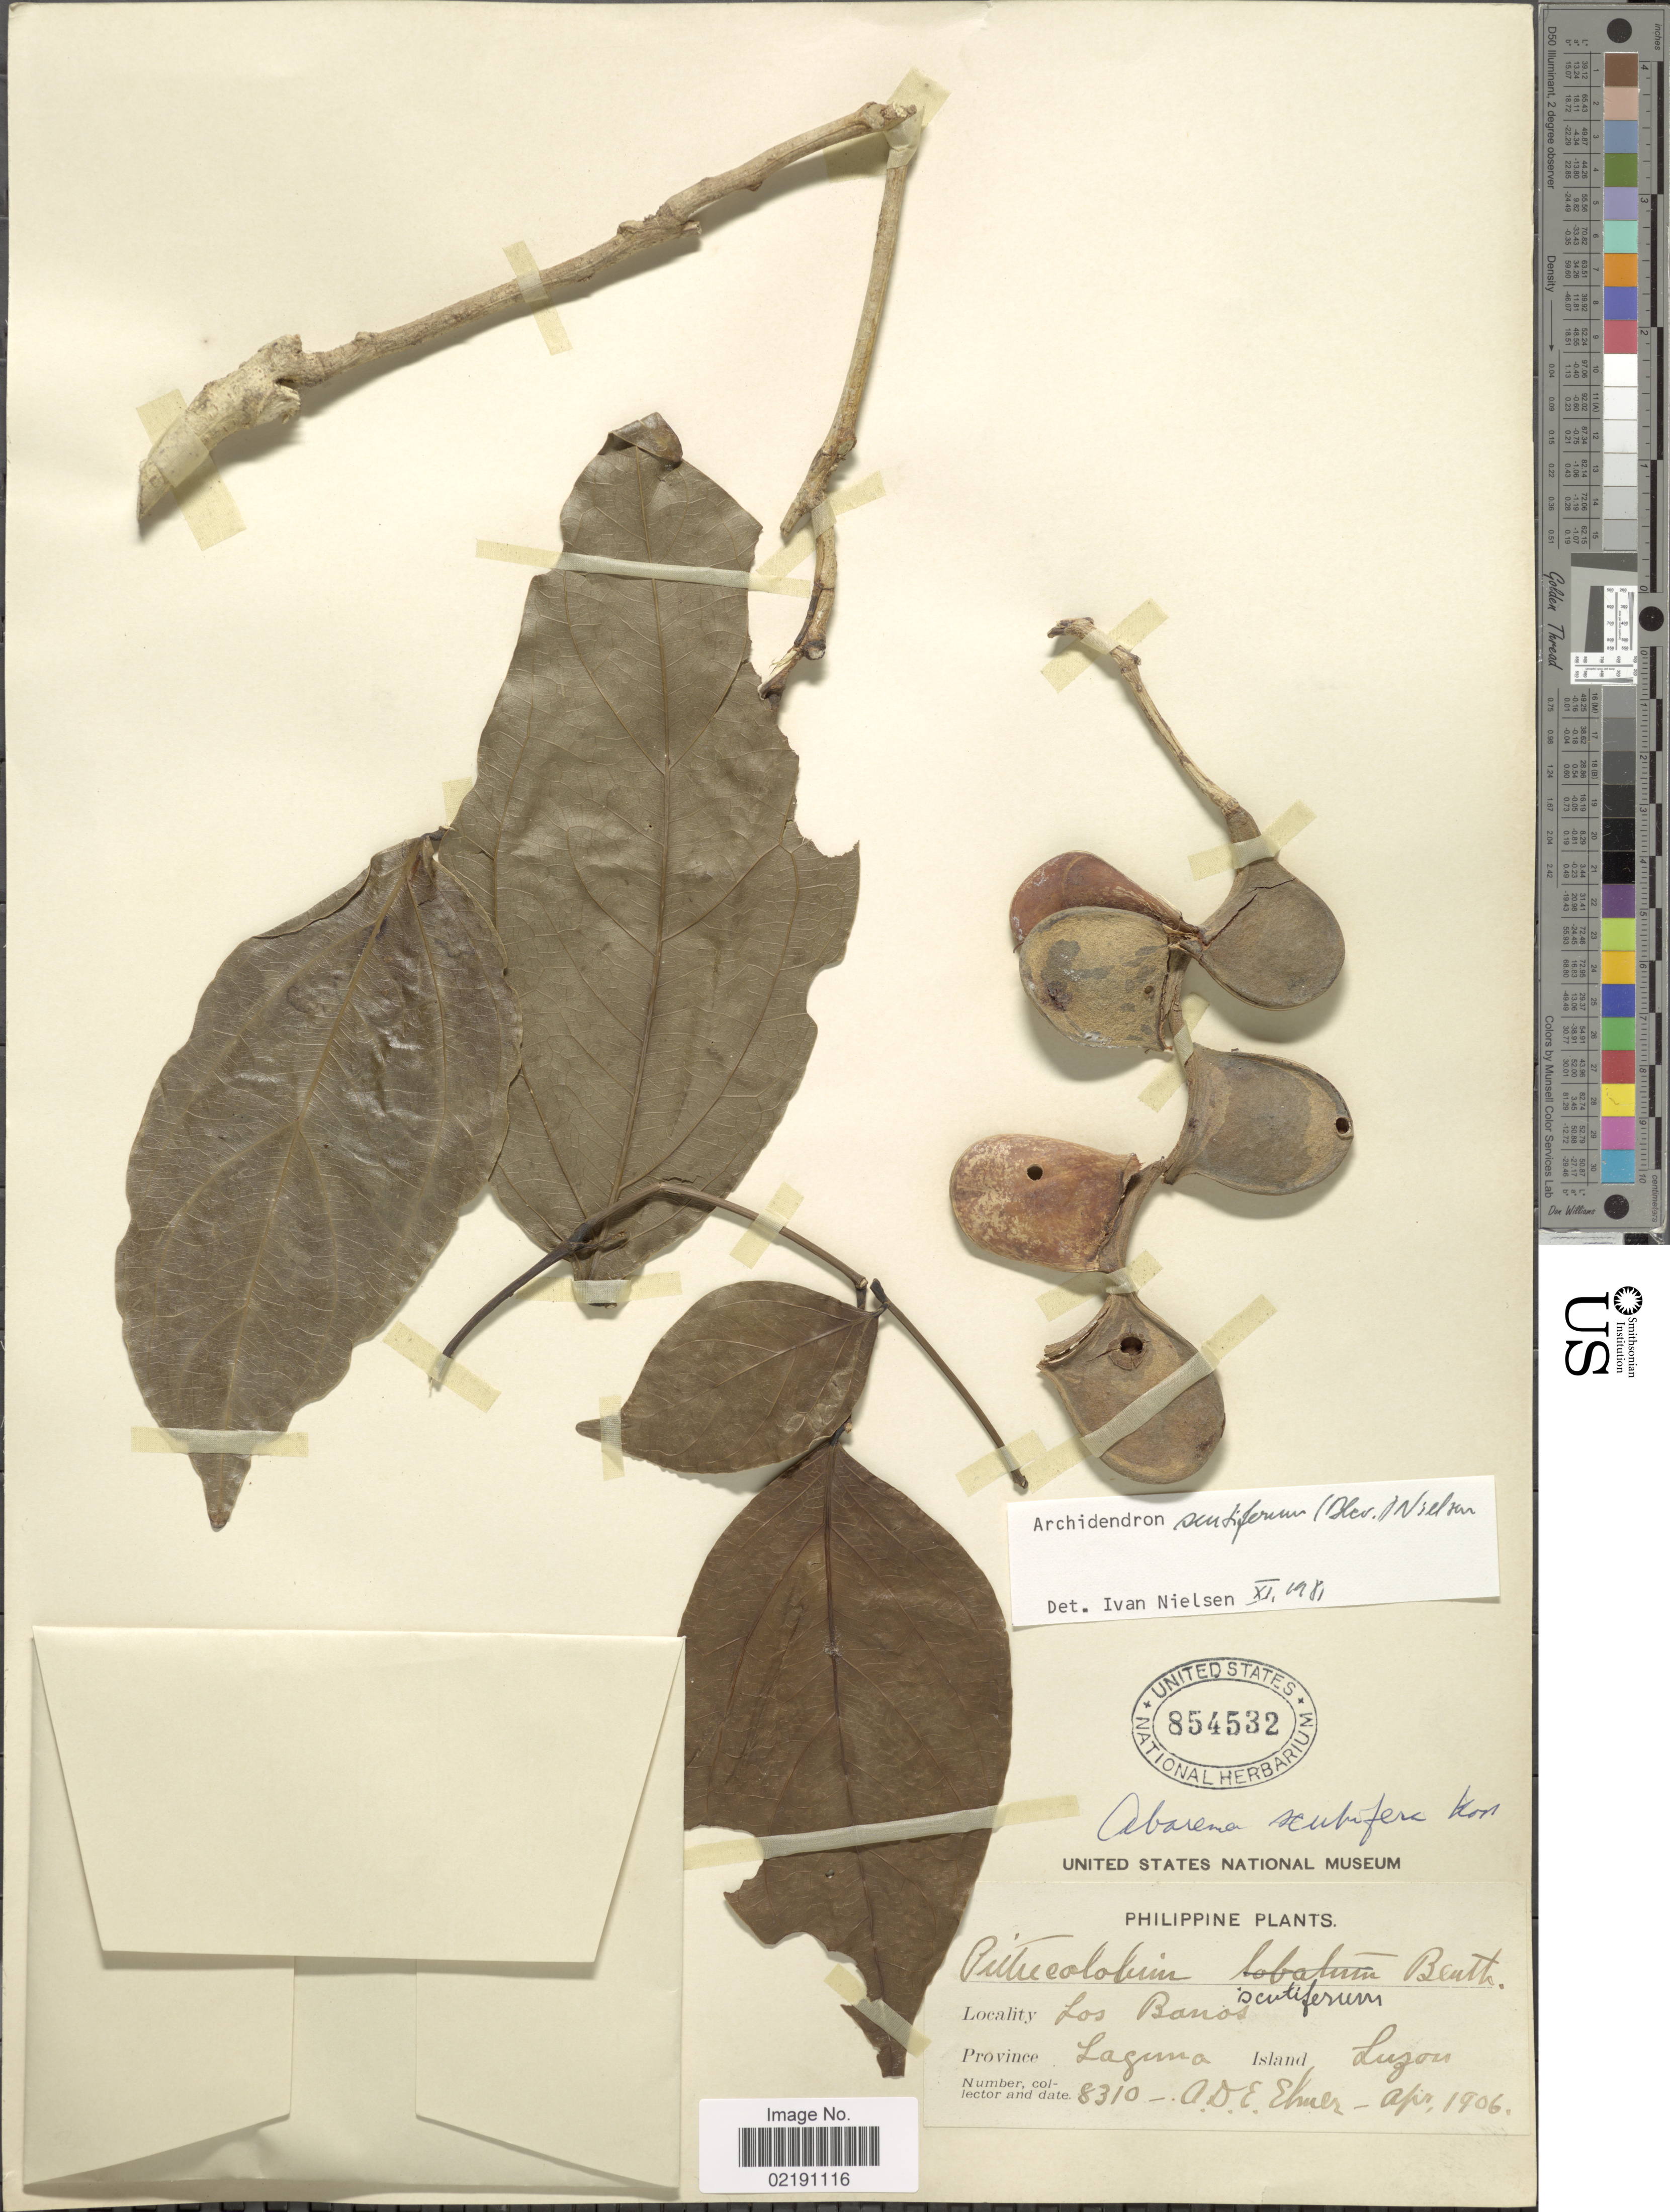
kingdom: Plantae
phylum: Tracheophyta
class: Magnoliopsida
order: Fabales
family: Fabaceae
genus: Archidendron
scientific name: Archidendron scutiferum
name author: (Blanco) I.C. Nielsen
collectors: A. D. E. Elmer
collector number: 8310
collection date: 1906-04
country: Philippines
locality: Los Banos. Province Laguna. Island Luzon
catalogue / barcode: US 854532